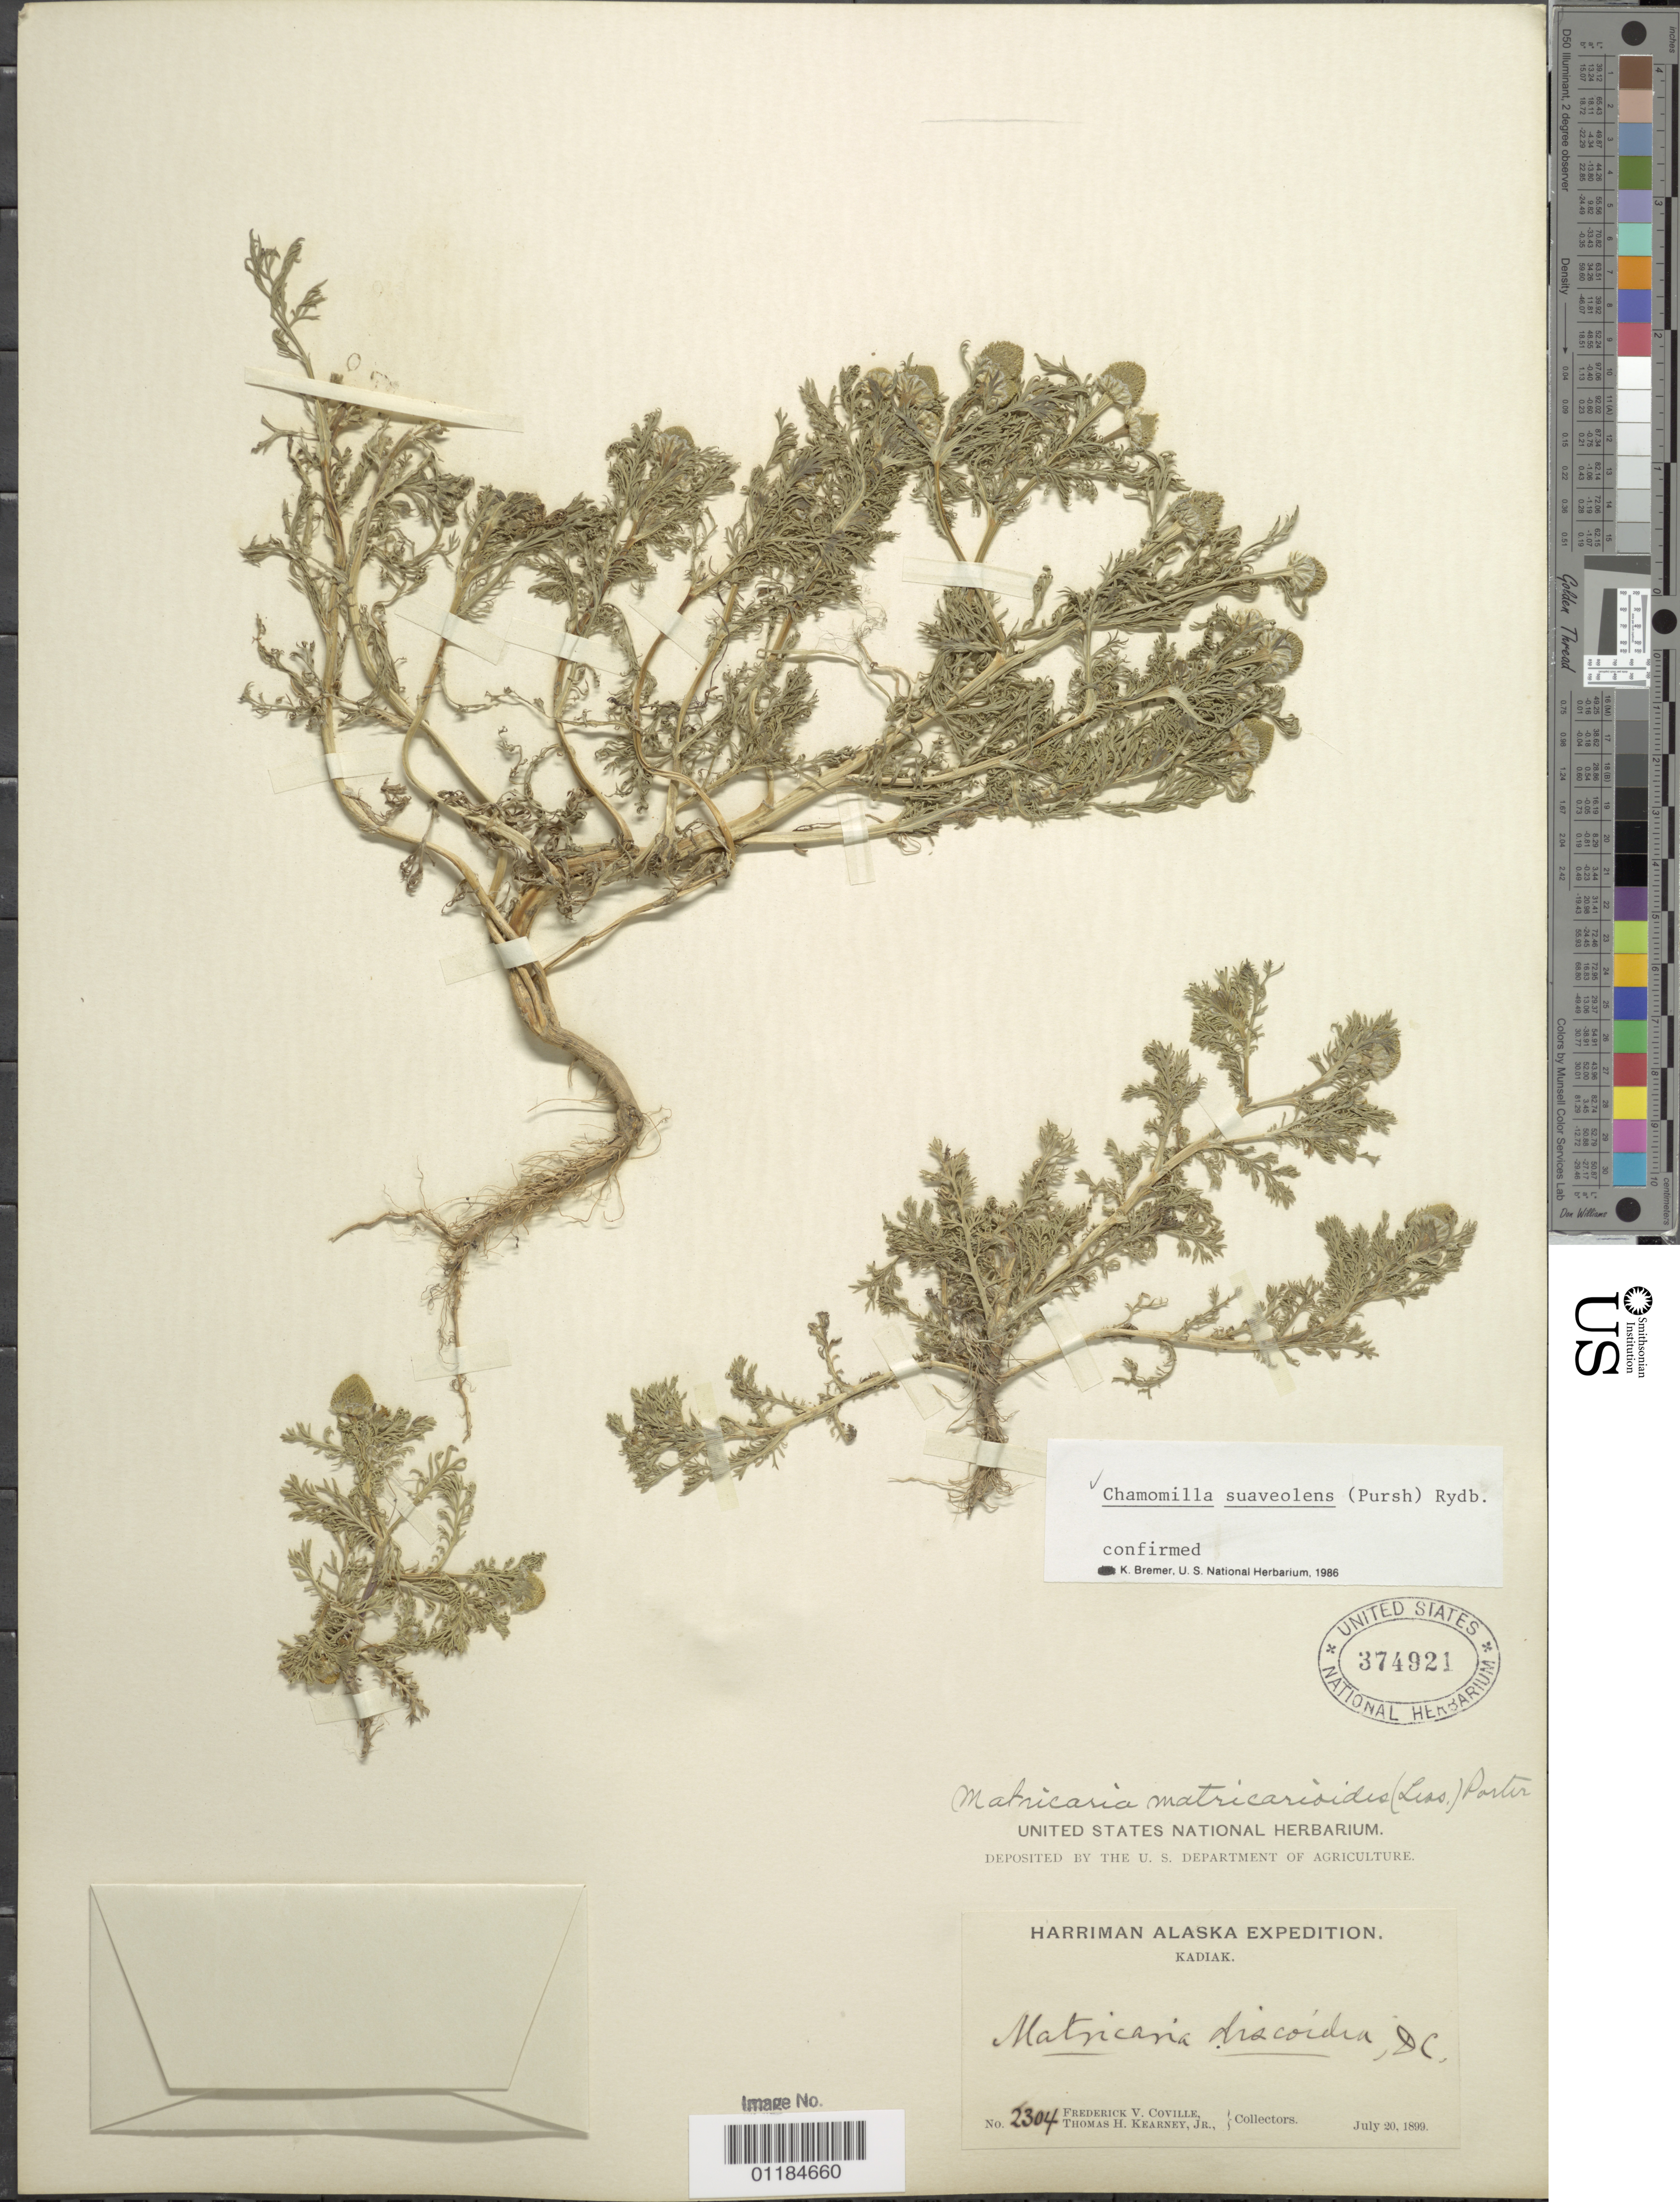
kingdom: Plantae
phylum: Tracheophyta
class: Magnoliopsida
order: Asterales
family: Asteraceae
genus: Matricaria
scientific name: Matricaria matricarioides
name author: (Less.) Porter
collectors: F. V. Coville & T. H. Kearney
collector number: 2304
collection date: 1899-07-20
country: United States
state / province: Alaska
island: Kodiak Island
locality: Kodiak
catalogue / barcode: US 374921